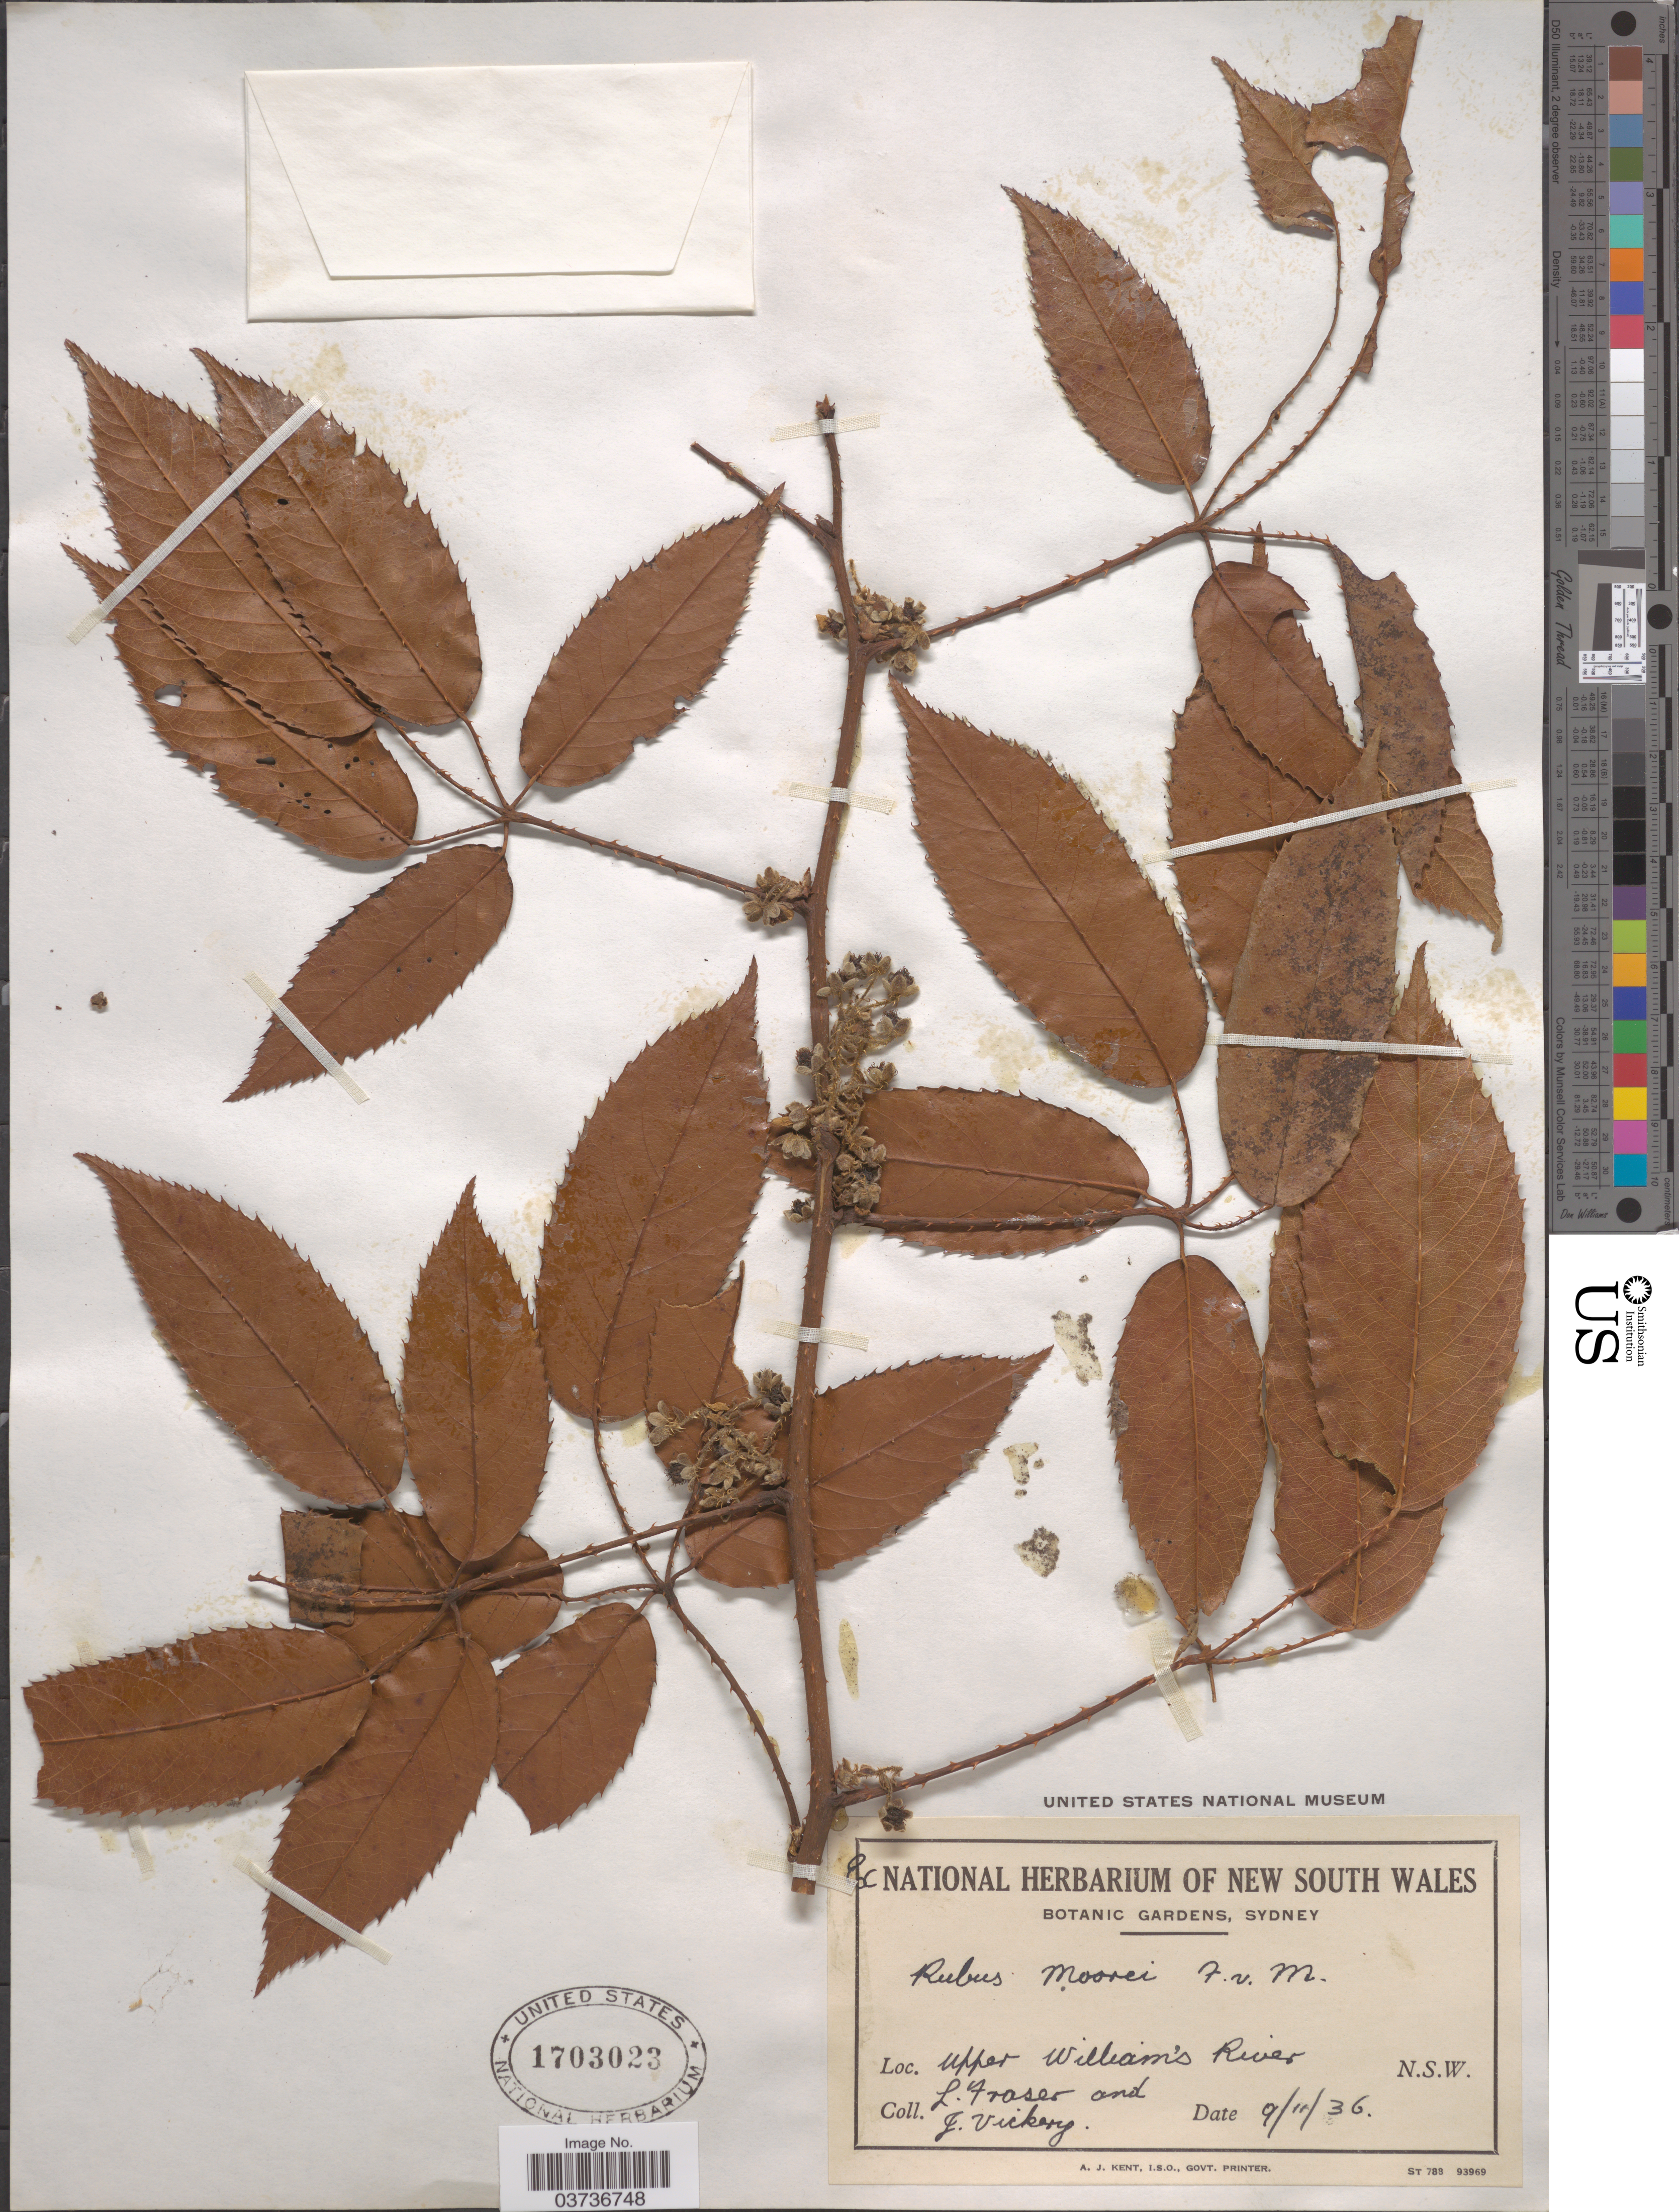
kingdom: Plantae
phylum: Tracheophyta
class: Magnoliopsida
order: Rosales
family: Rosaceae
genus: Rubus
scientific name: Rubus moorei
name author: F. Muell.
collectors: L. Fraser & J. Vickery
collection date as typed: Transcribed d/m/y: 9/11/36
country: Australia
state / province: New South Wales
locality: Upper William's River.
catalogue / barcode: US 1703023